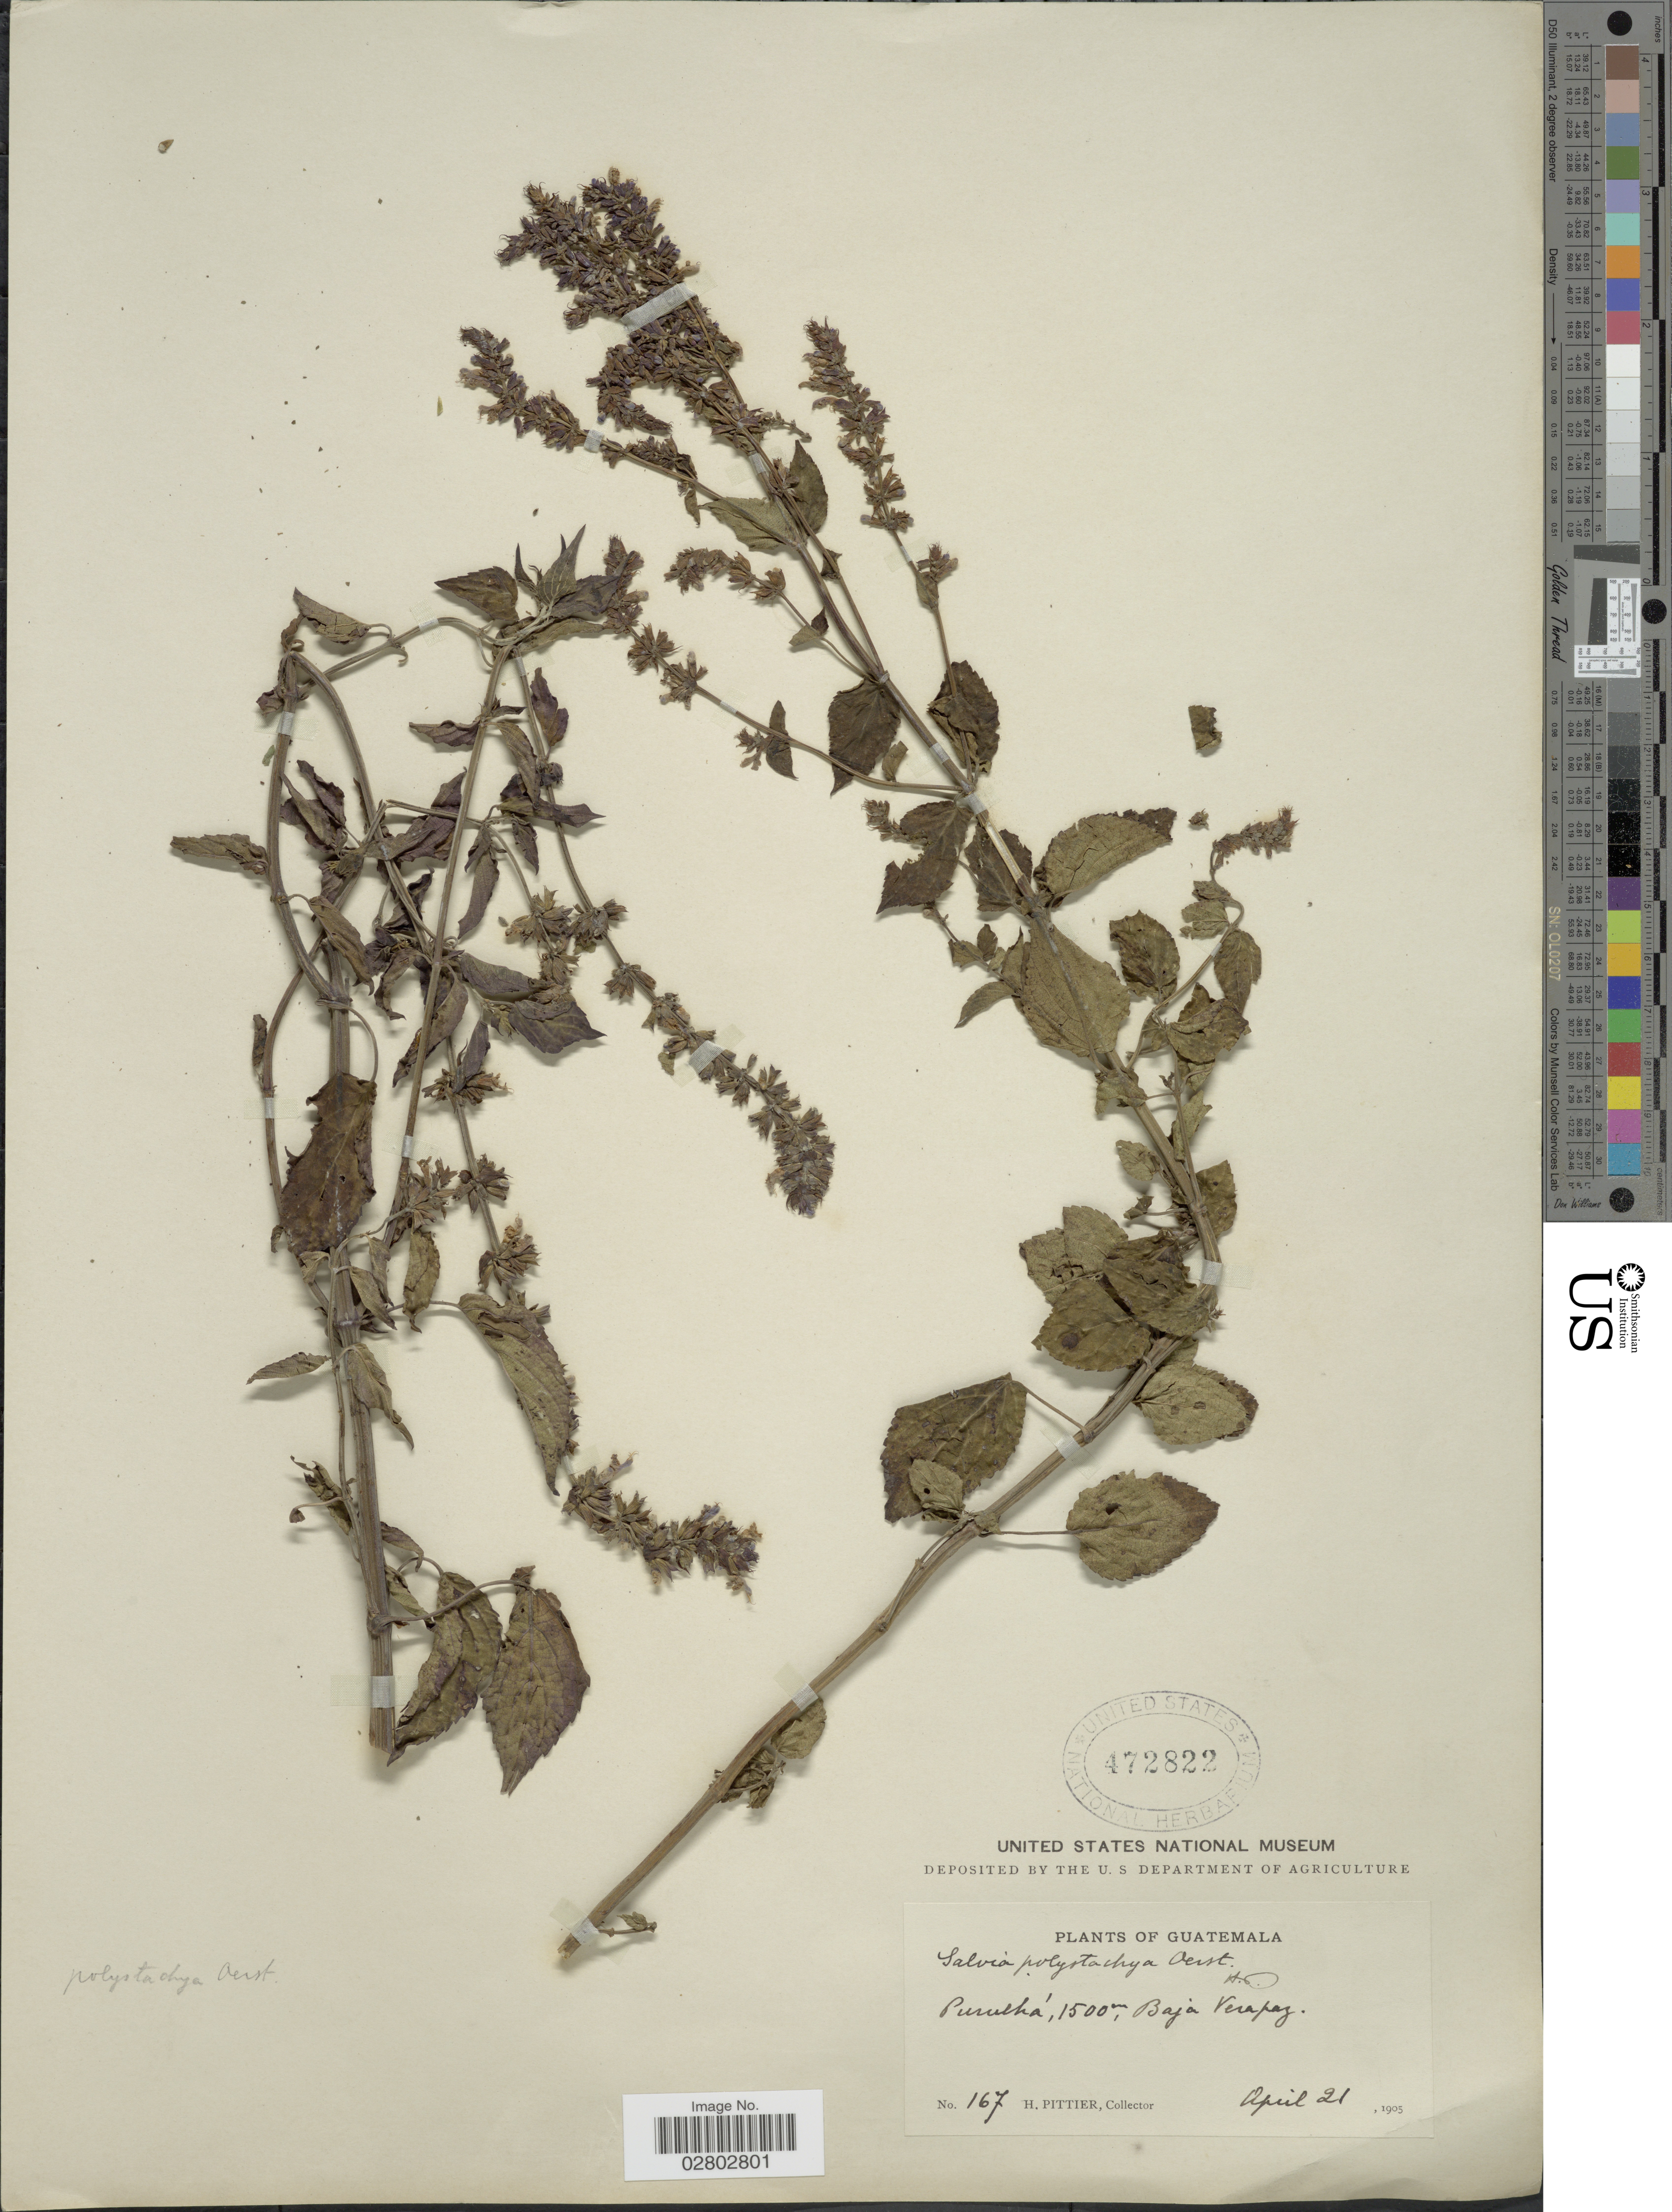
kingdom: Plantae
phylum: Tracheophyta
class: Magnoliopsida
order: Lamiales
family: Lamiaceae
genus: Salvia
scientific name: Salvia polystachya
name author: Cav.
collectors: H. F. Pittier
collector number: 167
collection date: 1905-04-21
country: Guatemala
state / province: Baja Verapaz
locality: Purulhá, Baja Verapaz.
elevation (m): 1500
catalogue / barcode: US 472822